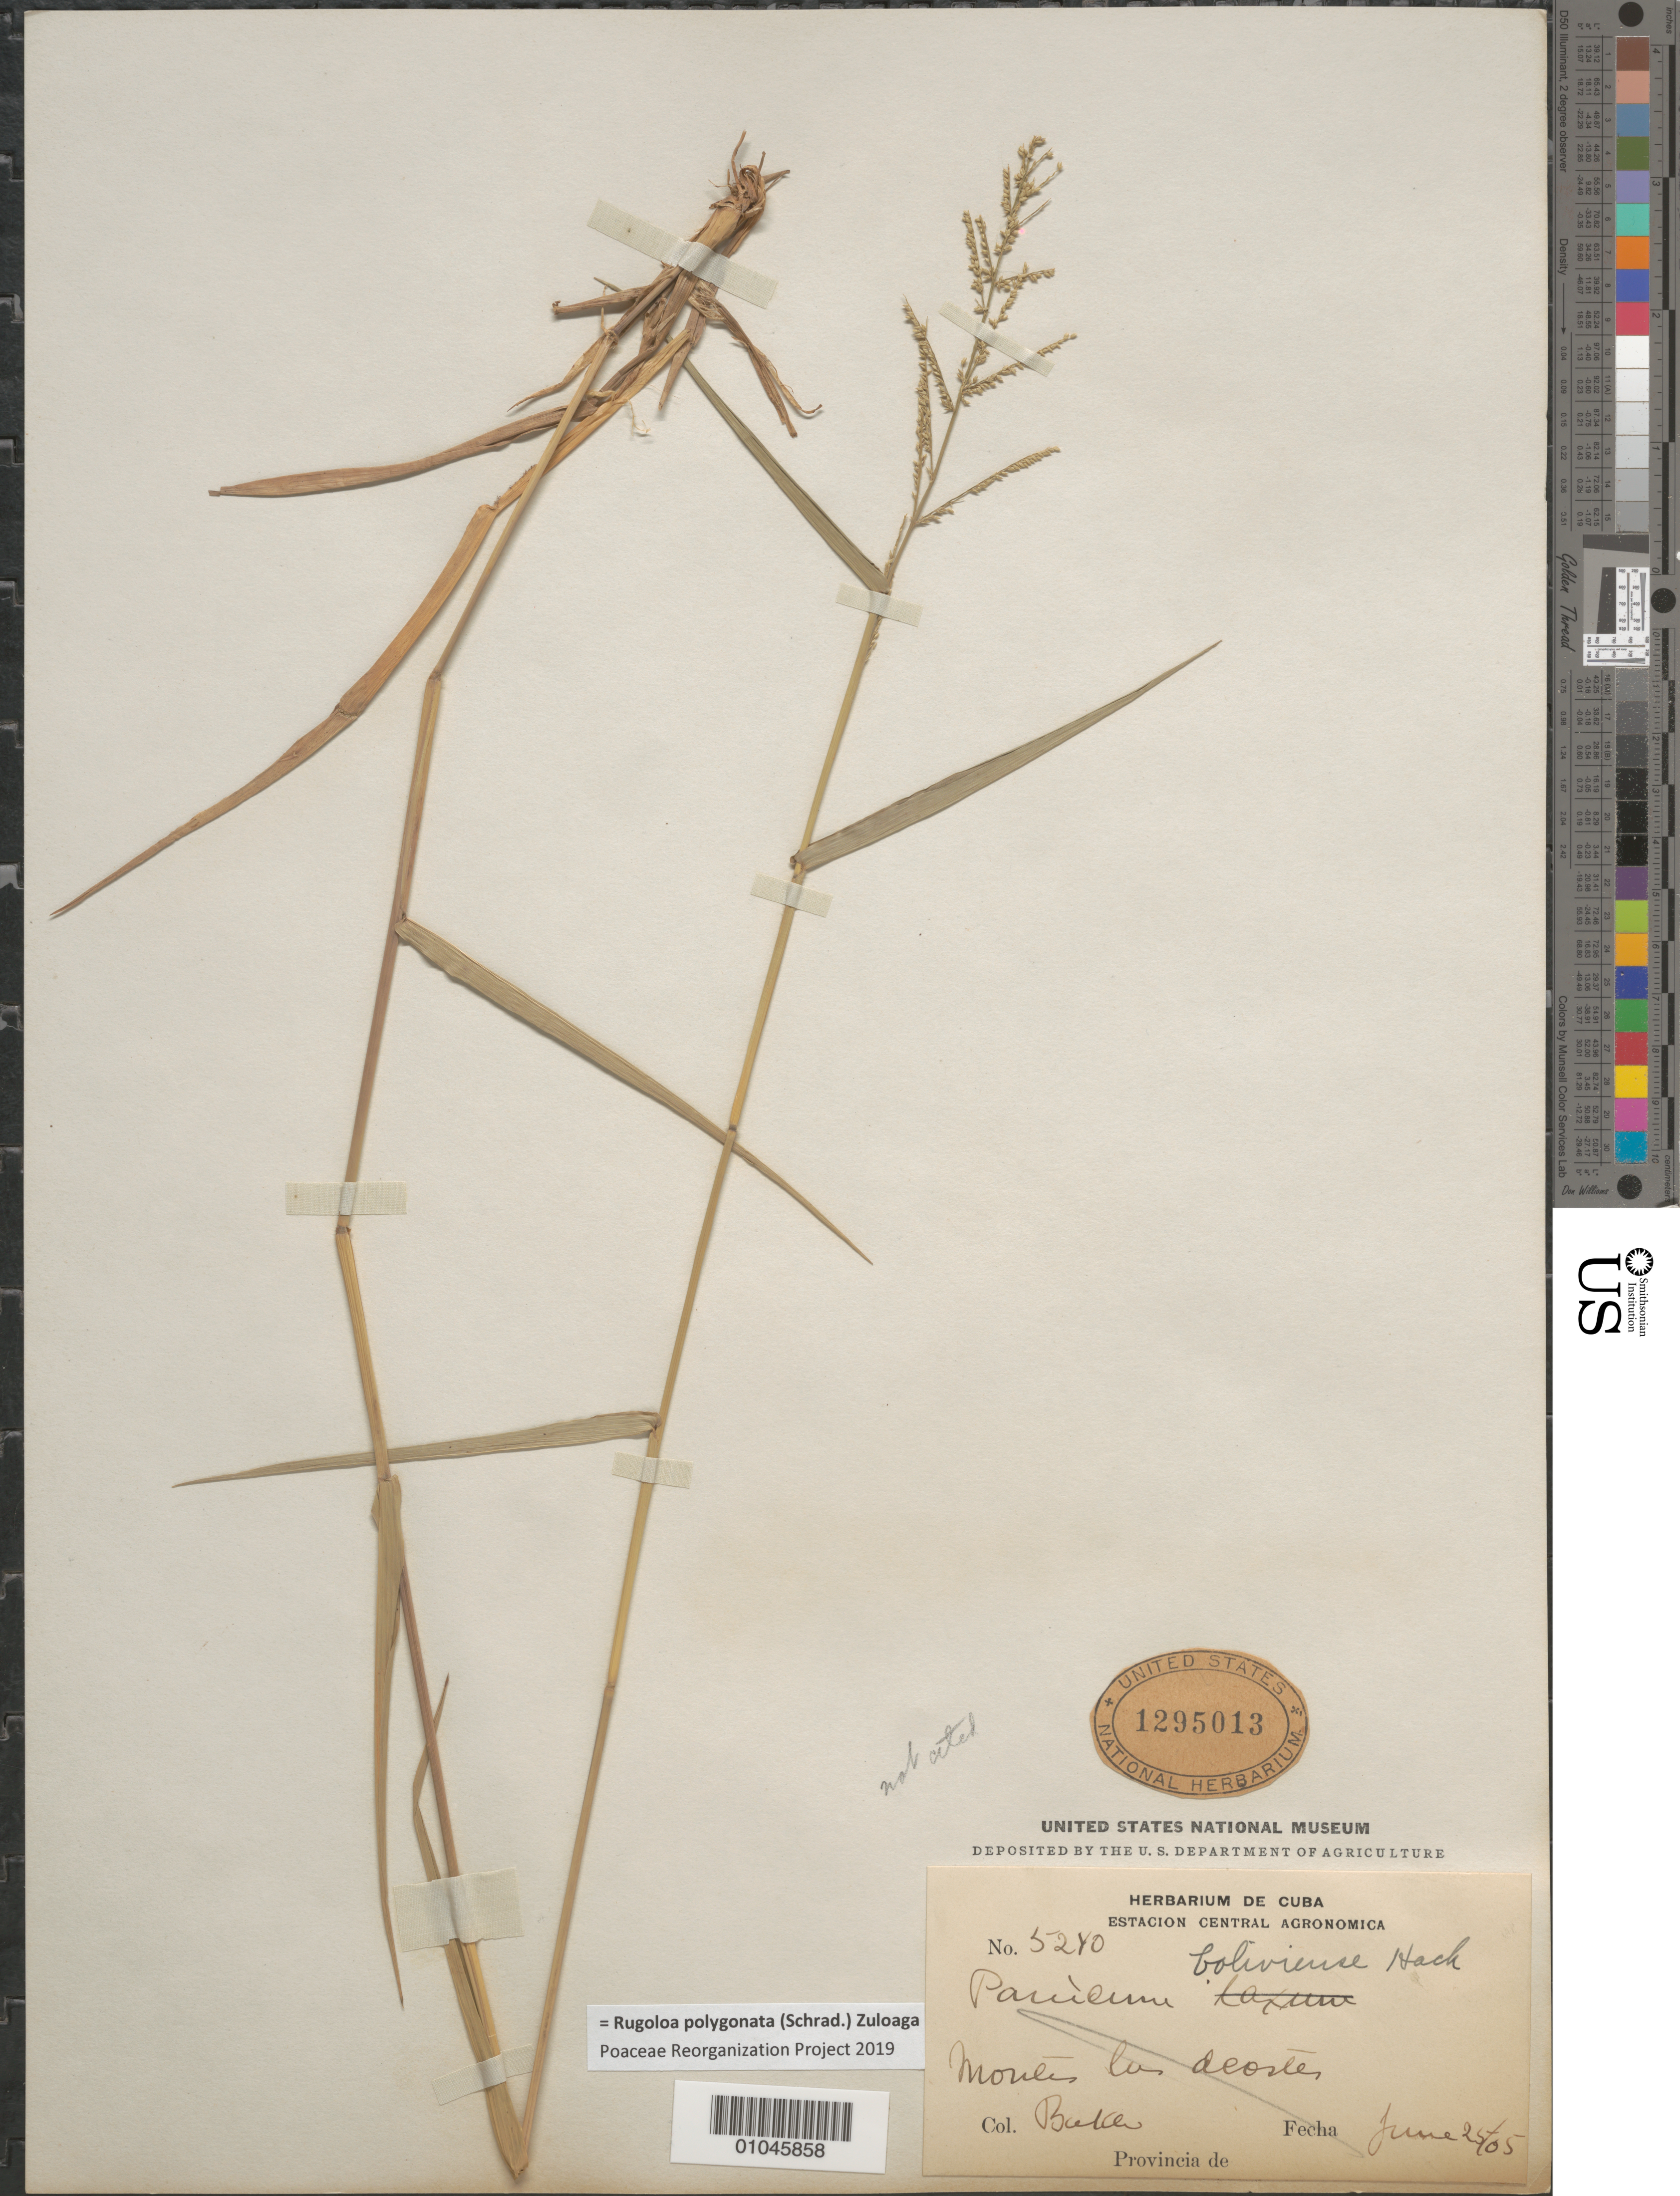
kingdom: Plantae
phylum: Tracheophyta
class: Liliopsida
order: Poales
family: Poaceae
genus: Panicum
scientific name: Panicum boliviense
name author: Hack.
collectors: C. F. Baker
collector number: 5240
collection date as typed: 25 Jun 1905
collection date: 1905-06-25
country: Cuba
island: Cuba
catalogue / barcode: US 1295013